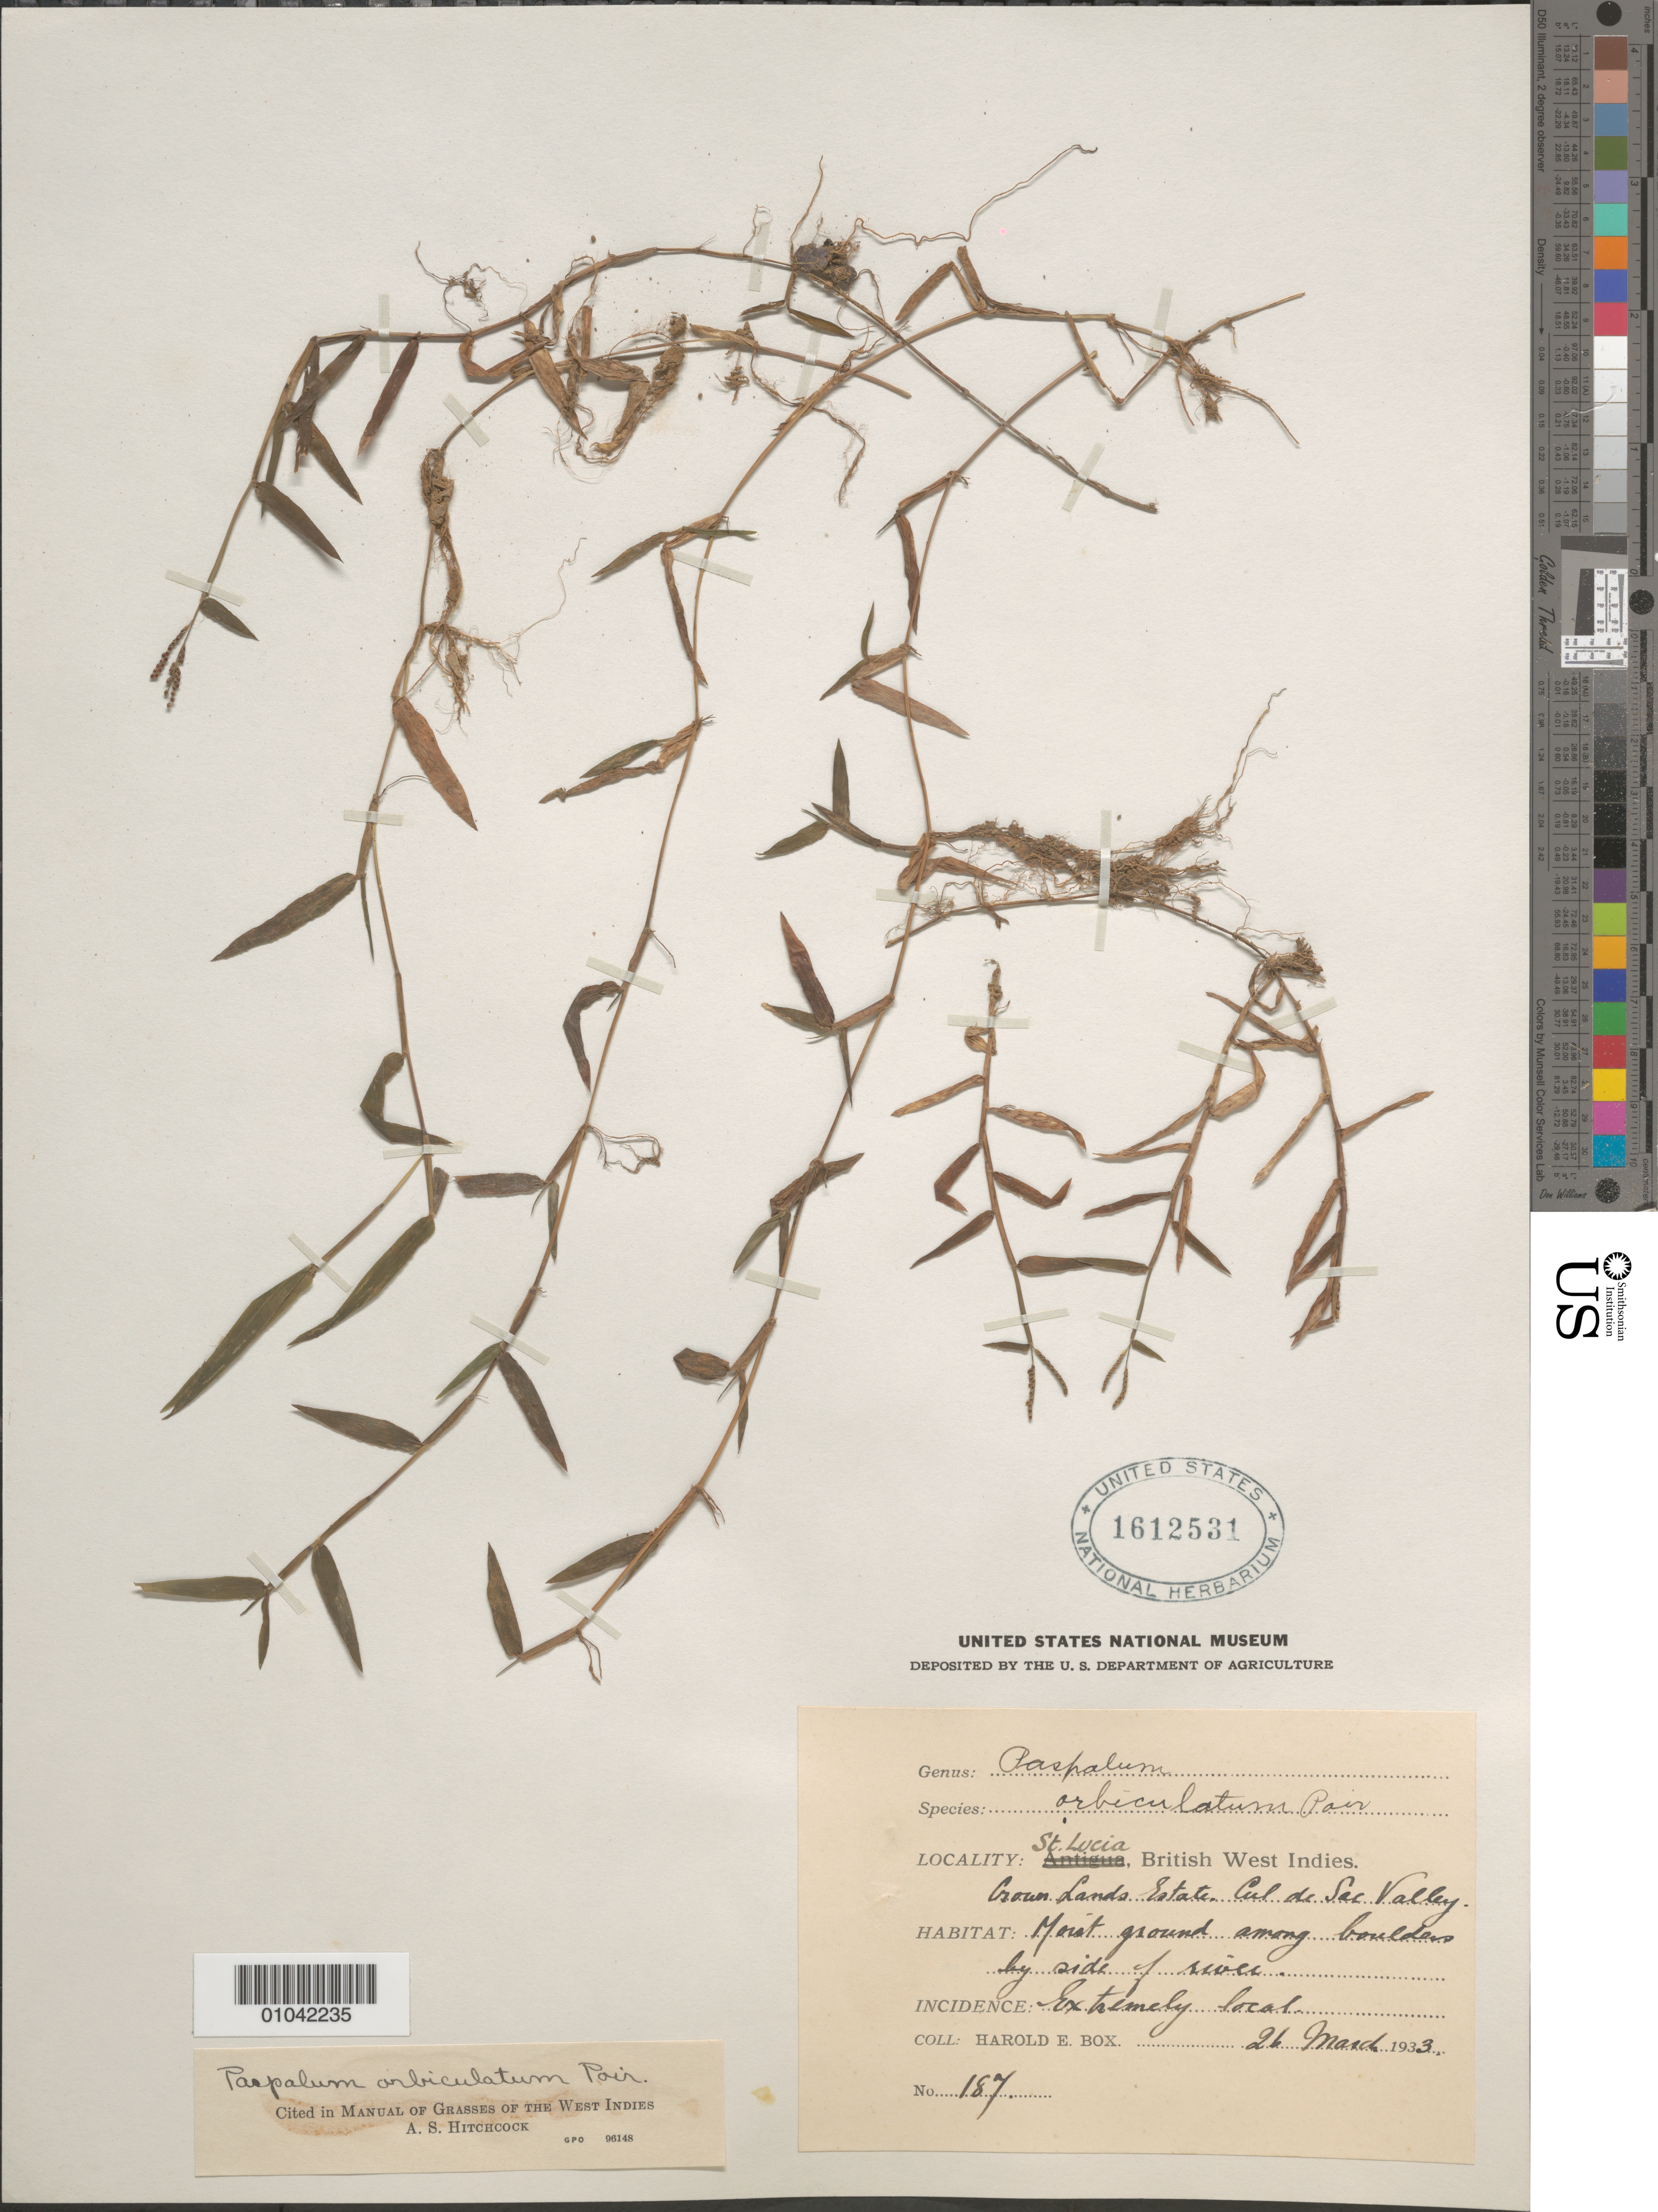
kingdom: Plantae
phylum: Tracheophyta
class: Liliopsida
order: Poales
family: Poaceae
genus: Paspalum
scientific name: Paspalum orbiculatum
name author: Poir.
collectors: H. E. Box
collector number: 187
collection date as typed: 26 Mar 1933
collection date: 1933-03-26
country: St. Lucia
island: St. Lucia I.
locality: Crown Lands Estate, Cul de Sac Valley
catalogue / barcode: US 1612531